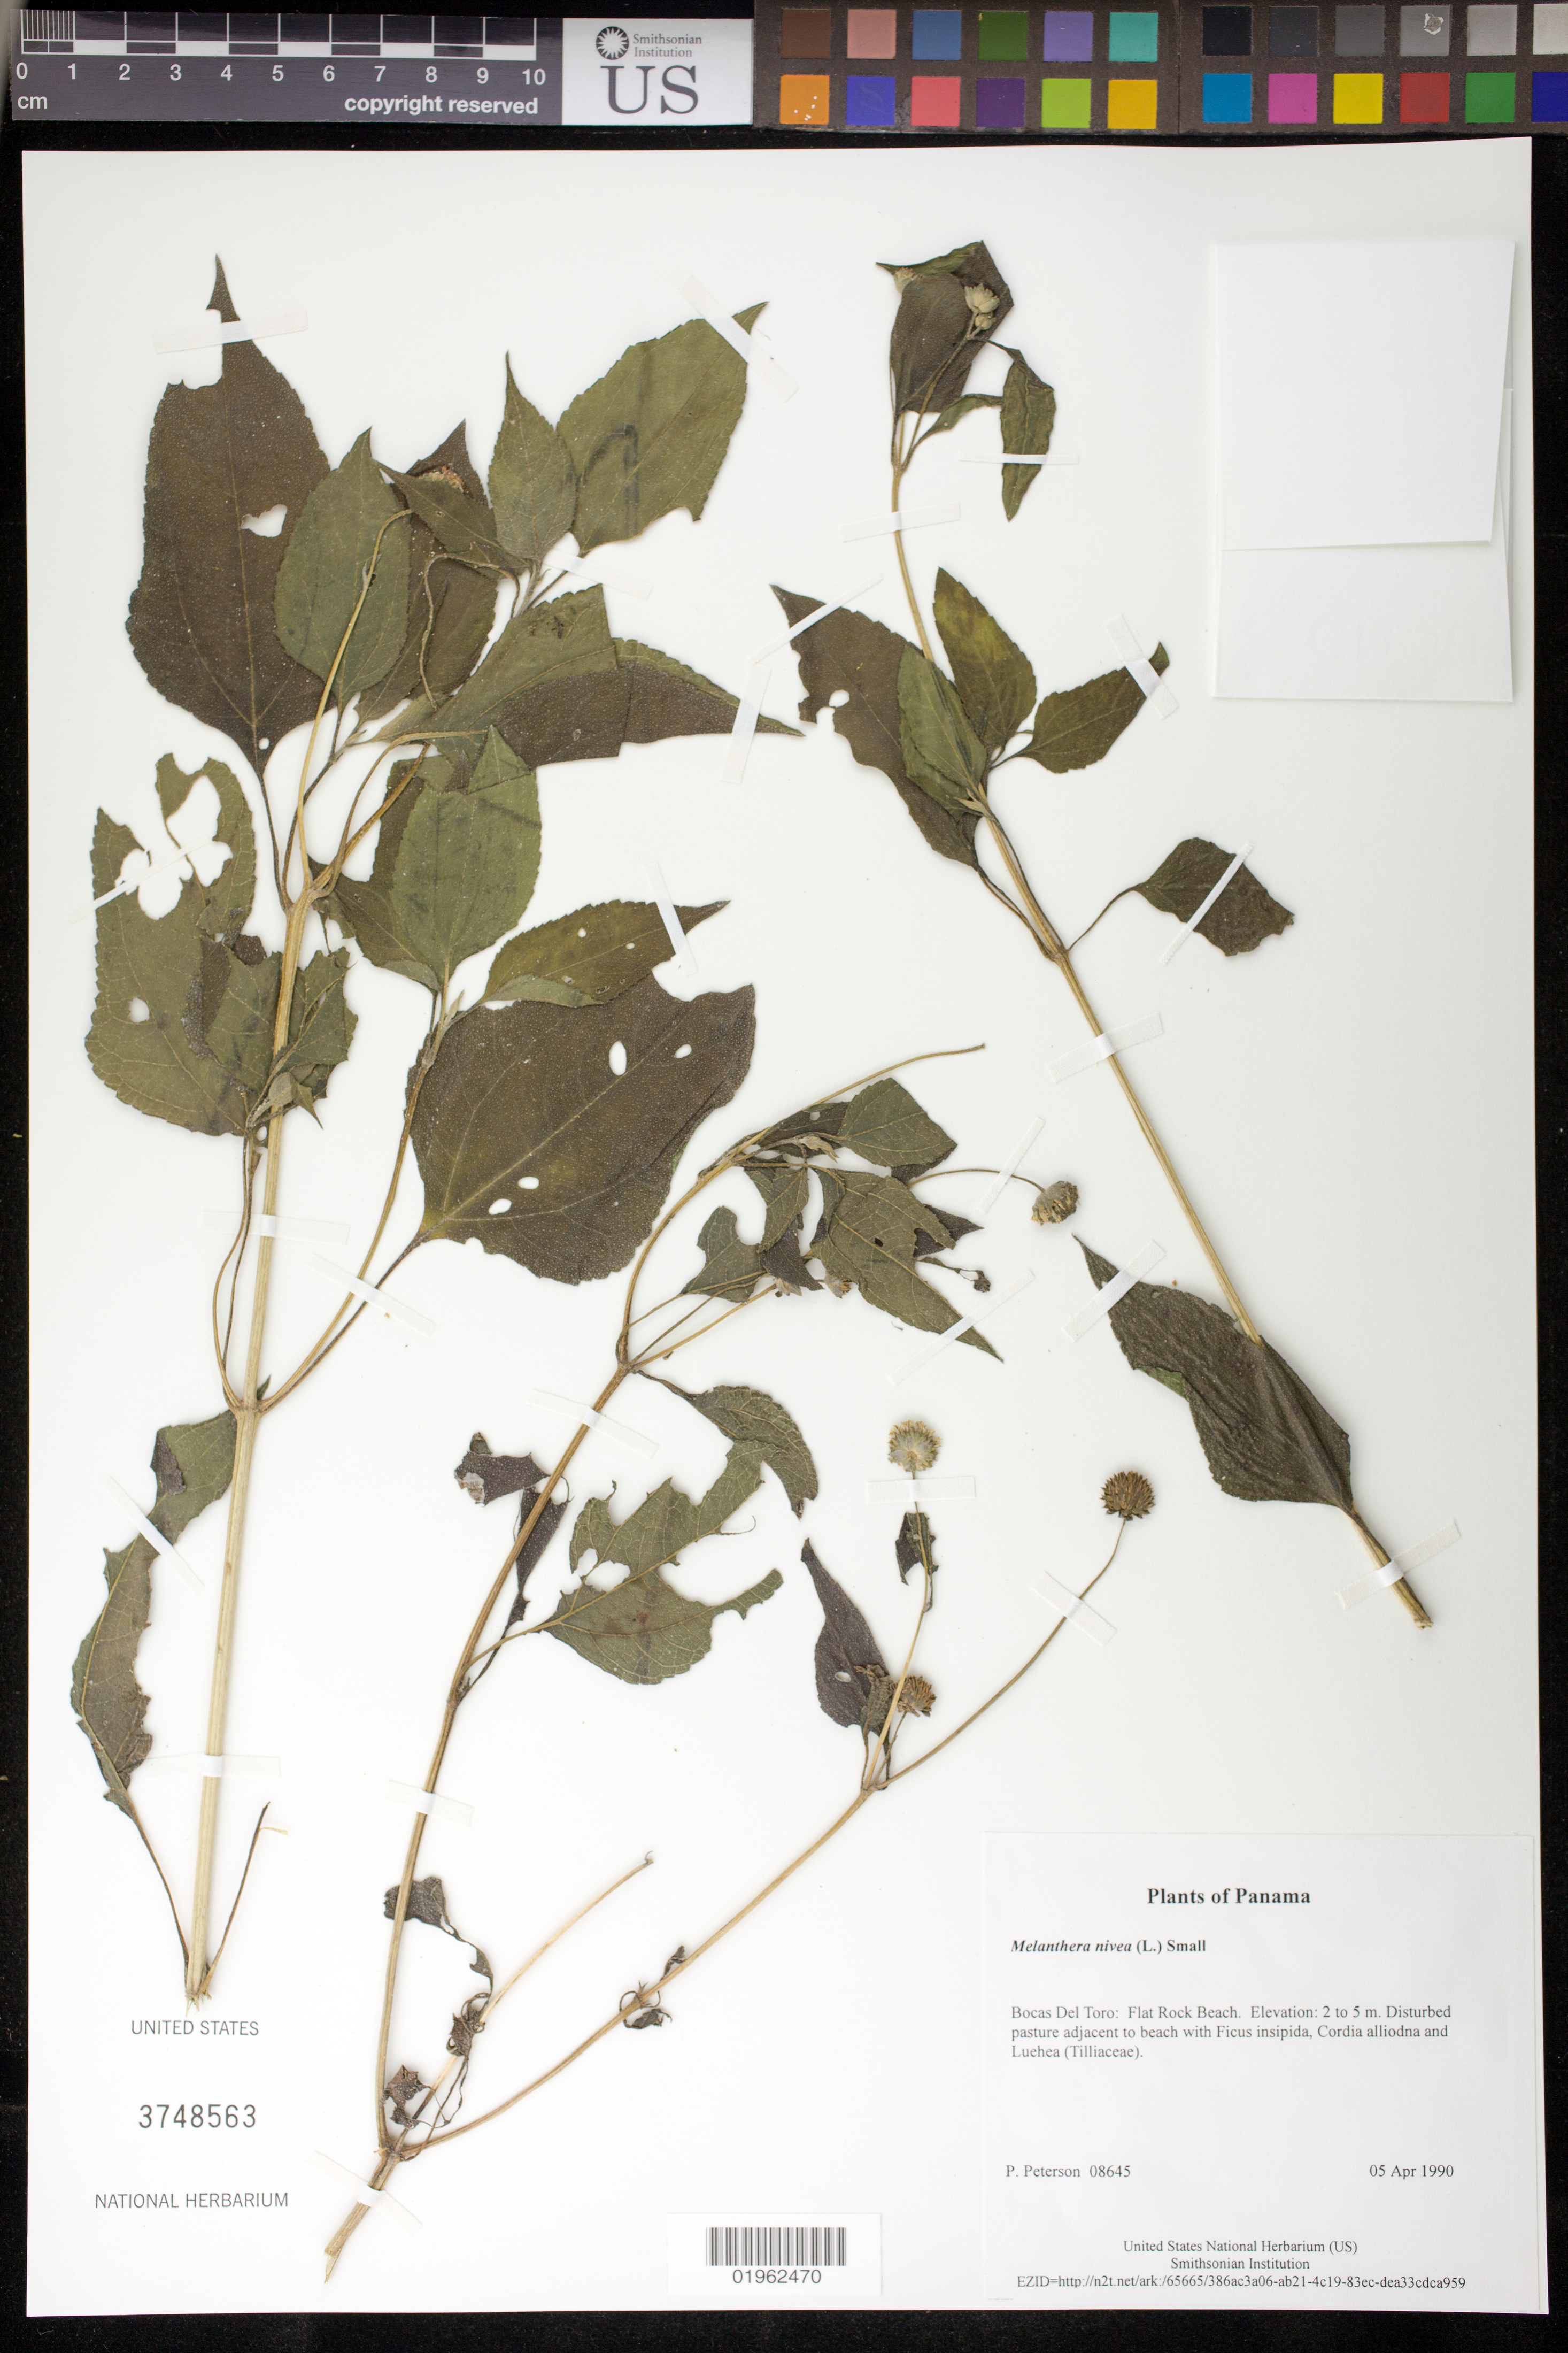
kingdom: Plantae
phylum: Tracheophyta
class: Magnoliopsida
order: Asterales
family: Asteraceae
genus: Melanthera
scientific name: Melanthera nivea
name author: (L.) Small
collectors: P. M. Peterson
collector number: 08645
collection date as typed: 05 Apr 1990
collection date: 1990-04-05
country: Panama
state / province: Bocas del Toro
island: Colón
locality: Flat Rock Beach.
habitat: Disturbed pasture adjacent to beach with Ficus insipida, Cordia alliodna and Luehea (Tilliaceae).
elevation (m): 2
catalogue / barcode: US 3748563